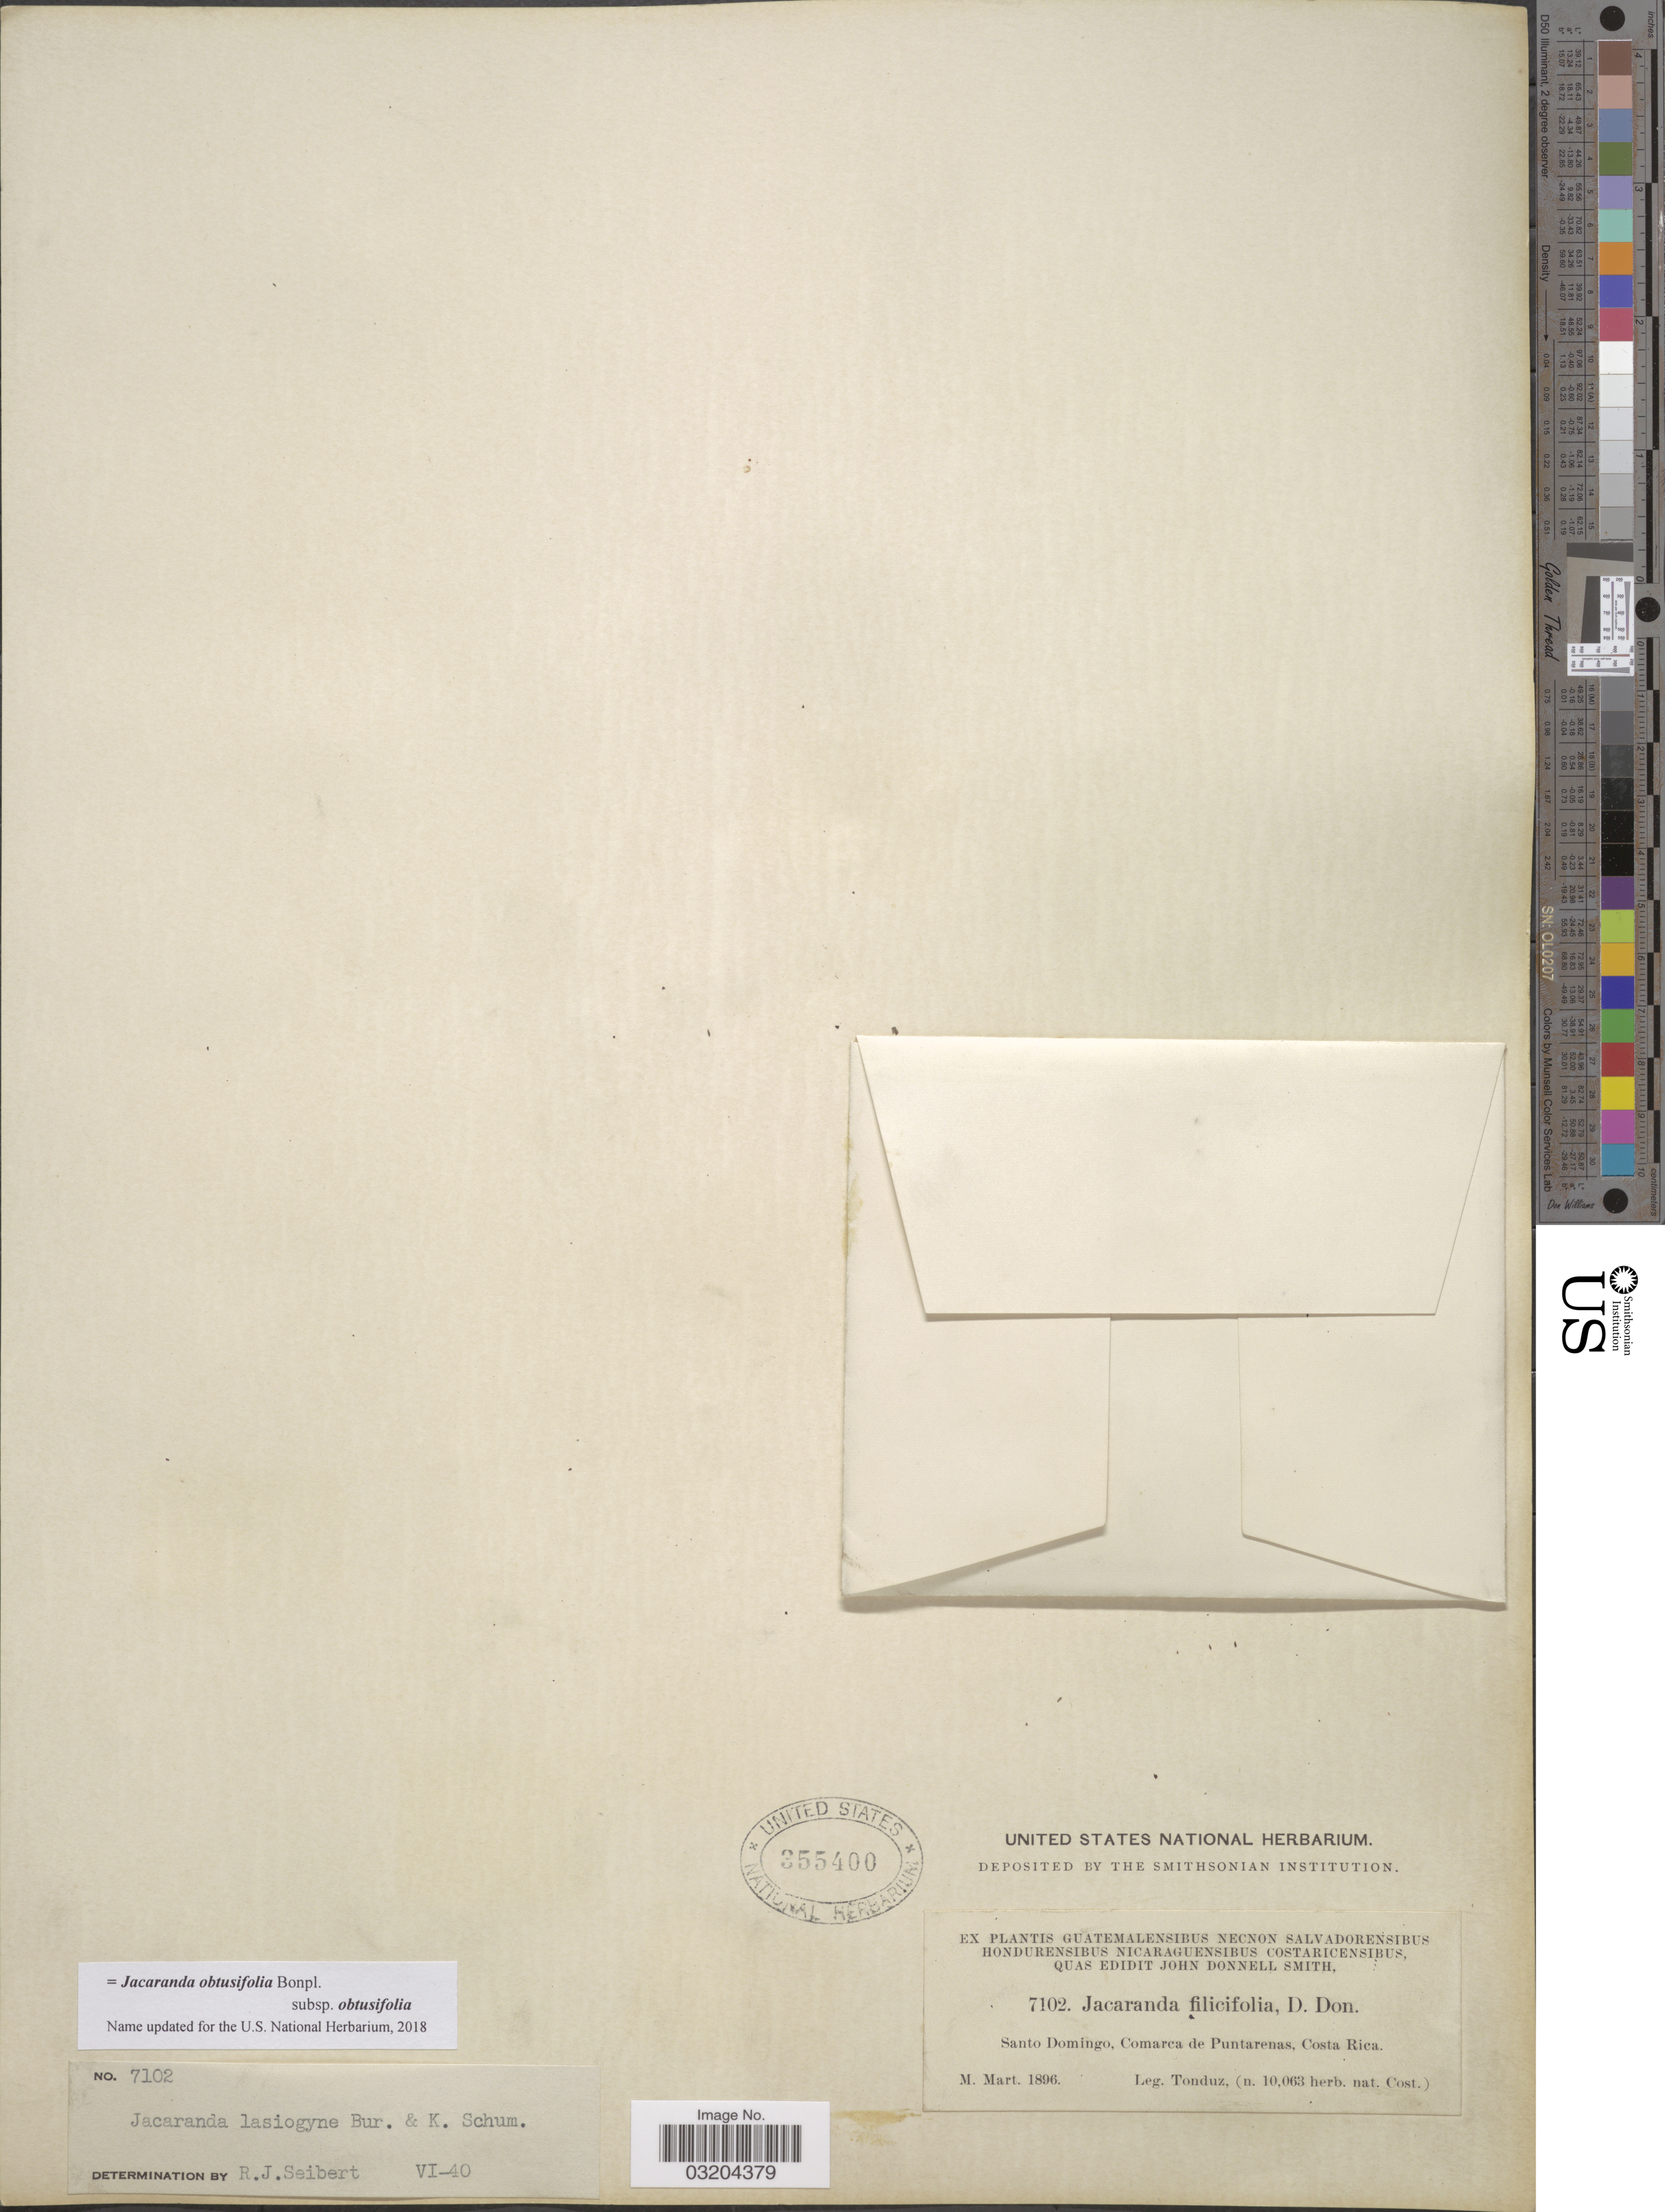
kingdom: Plantae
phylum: Tracheophyta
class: Magnoliopsida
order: Lamiales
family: Bignoniaceae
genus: Jacaranda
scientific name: Jacaranda obtusifolia subsp. obtusifolia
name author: Bonpl.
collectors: Tonduz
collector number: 7102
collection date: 1896-03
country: Costa Rica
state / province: Puntarenas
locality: Santo Domingo, Comarca de Puntarenas.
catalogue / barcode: US 355400